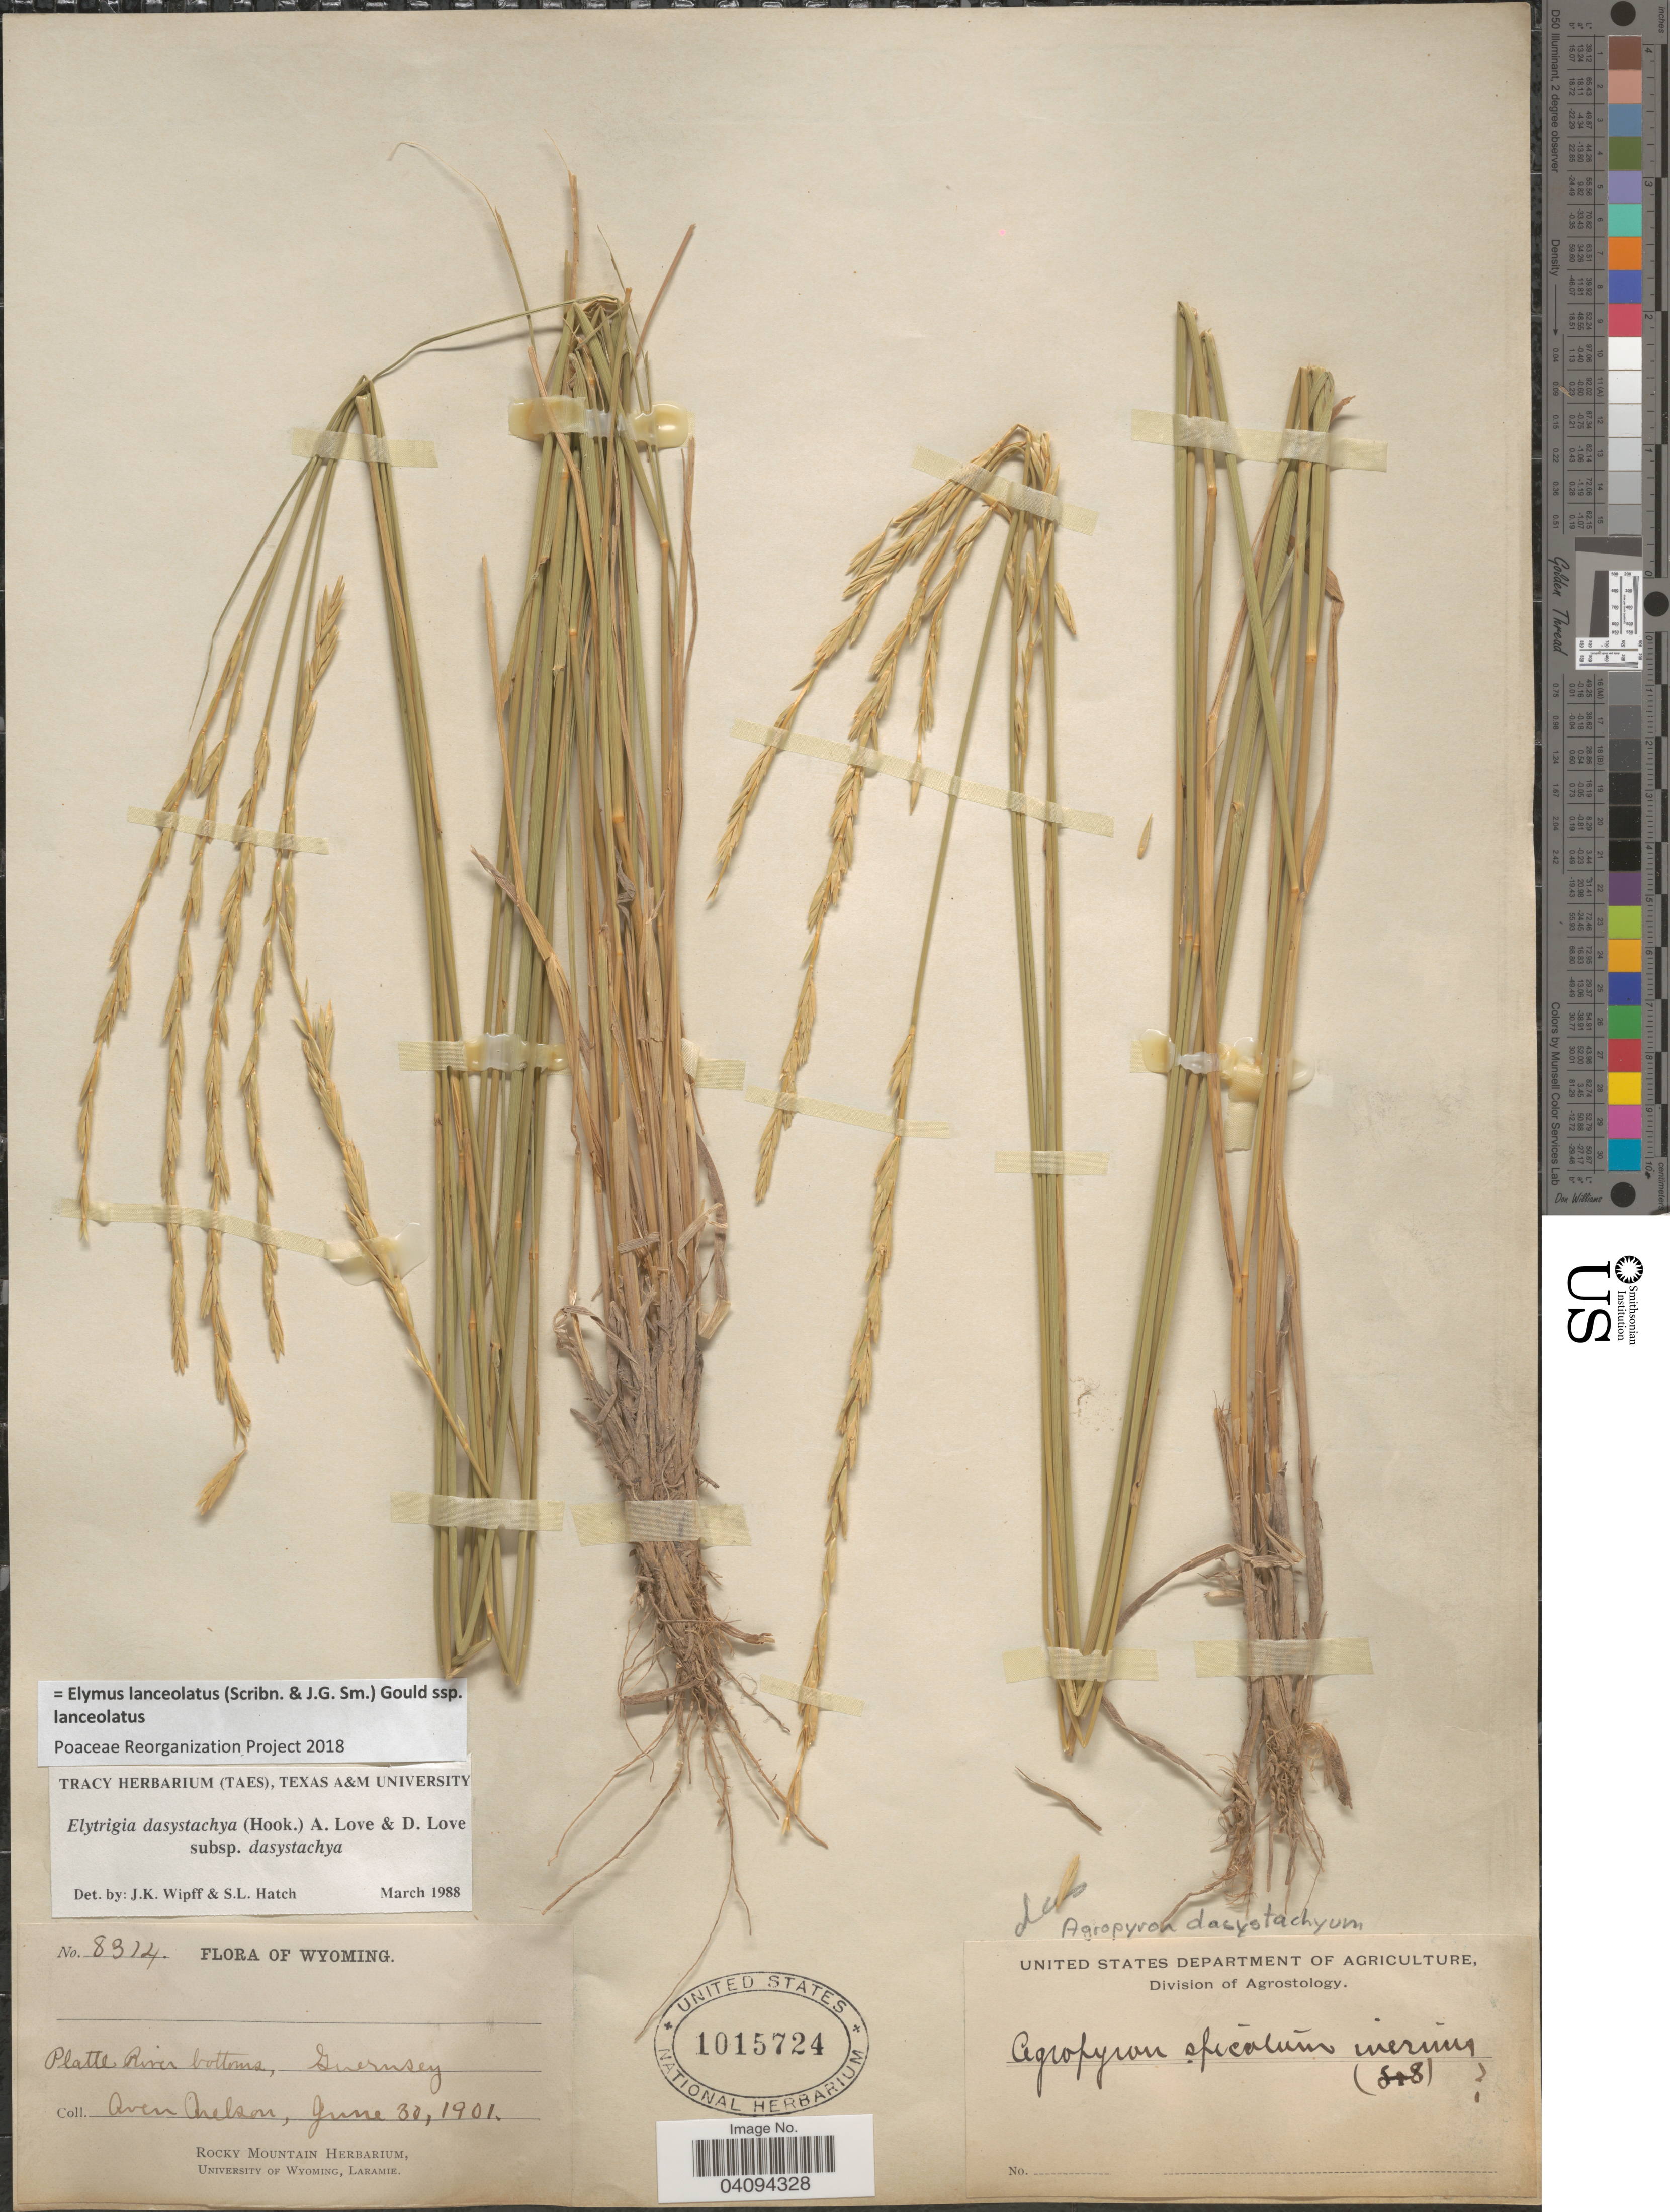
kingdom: Plantae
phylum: Tracheophyta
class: Liliopsida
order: Poales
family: Poaceae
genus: Elymus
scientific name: Elymus lanceolatus subsp. lanceolatus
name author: (Scribn. & J.G. Sm.) Gould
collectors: A. Nelson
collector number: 8314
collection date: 1901-06-30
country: United States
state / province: Wyoming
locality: Platte River bottoms, Guernsy.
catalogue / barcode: US 1015724